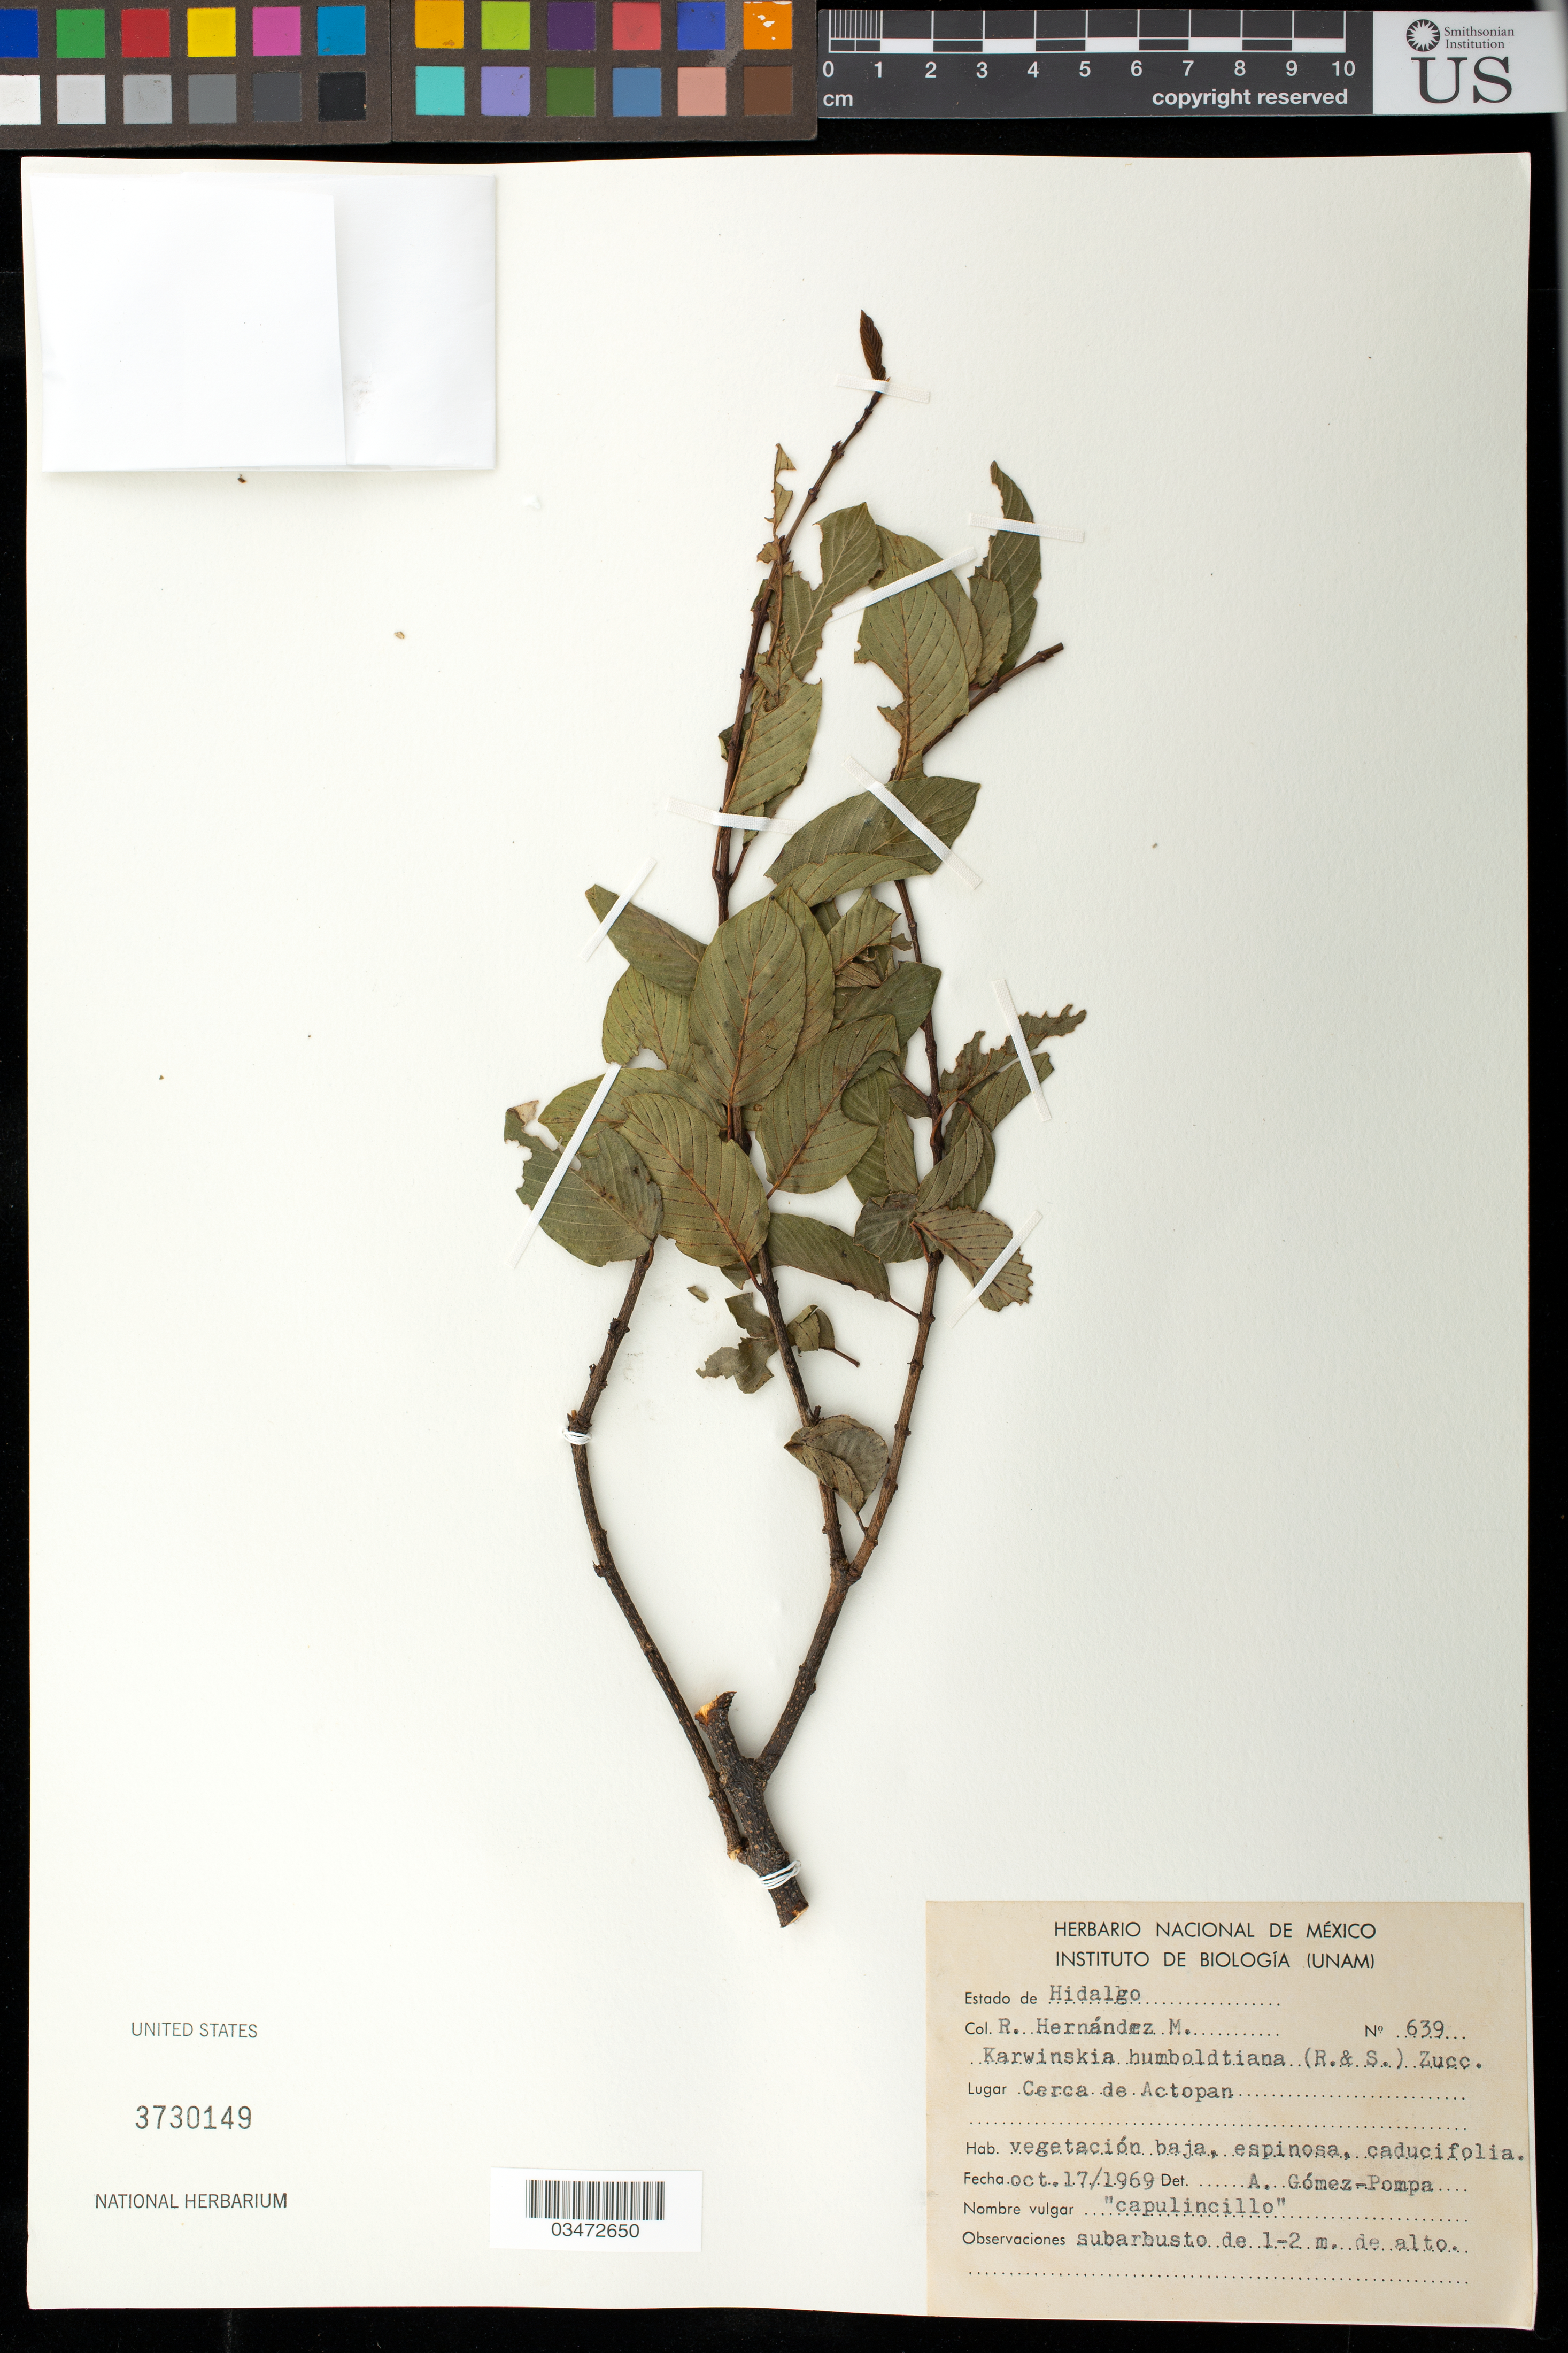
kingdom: Plantae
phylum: Tracheophyta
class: Magnoliopsida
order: Rosales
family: Rhamnaceae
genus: Karwinskia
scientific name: Karwinskia humboldtiana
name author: (Schult.) Zucc.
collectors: R. M. Hernandez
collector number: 639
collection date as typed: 17 Oct 1969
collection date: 1969-10-17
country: Mexico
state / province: Hidalgo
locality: Cerca de Actopan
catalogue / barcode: US 3730149